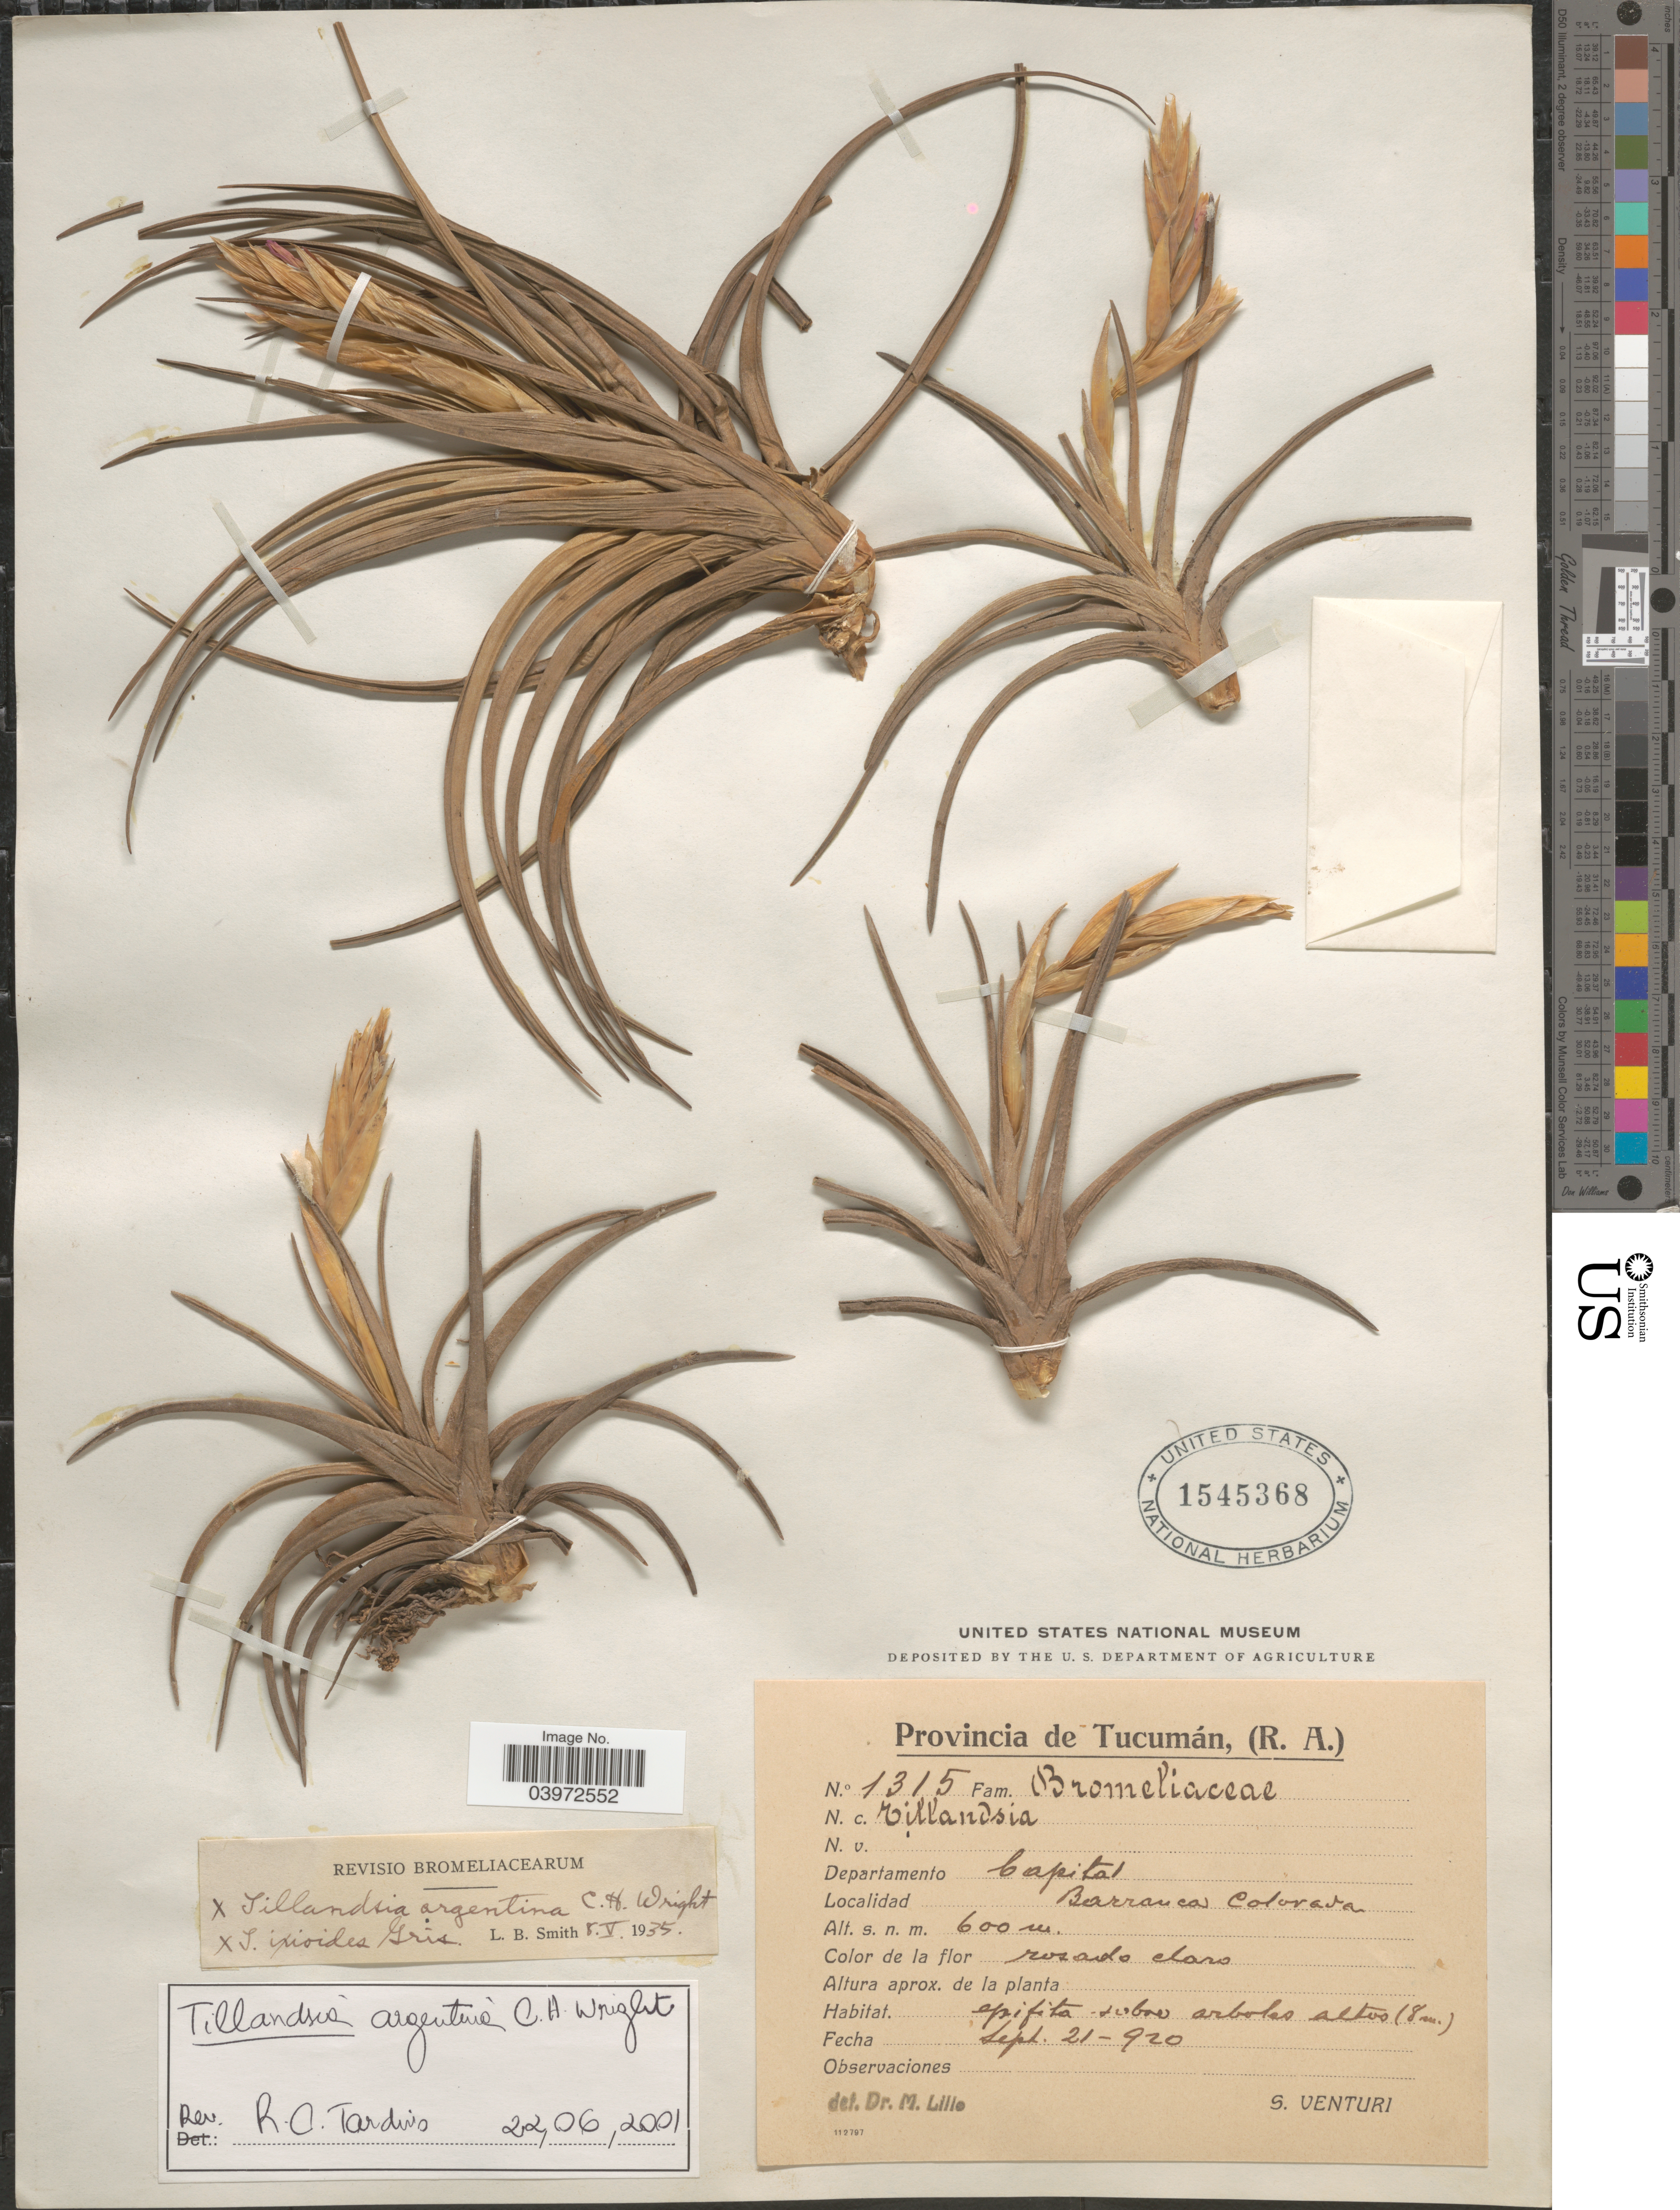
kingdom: Plantae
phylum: Tracheophyta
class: Liliopsida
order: Poales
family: Bromeliaceae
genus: Tillandsia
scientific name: Tillandsia argentina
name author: C.H. Wright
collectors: S. Venturi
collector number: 1315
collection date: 1920-09-21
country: Argentina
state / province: Tucuman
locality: Departamento Capital. Barranca Colorada.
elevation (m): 600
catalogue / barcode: US 1545368